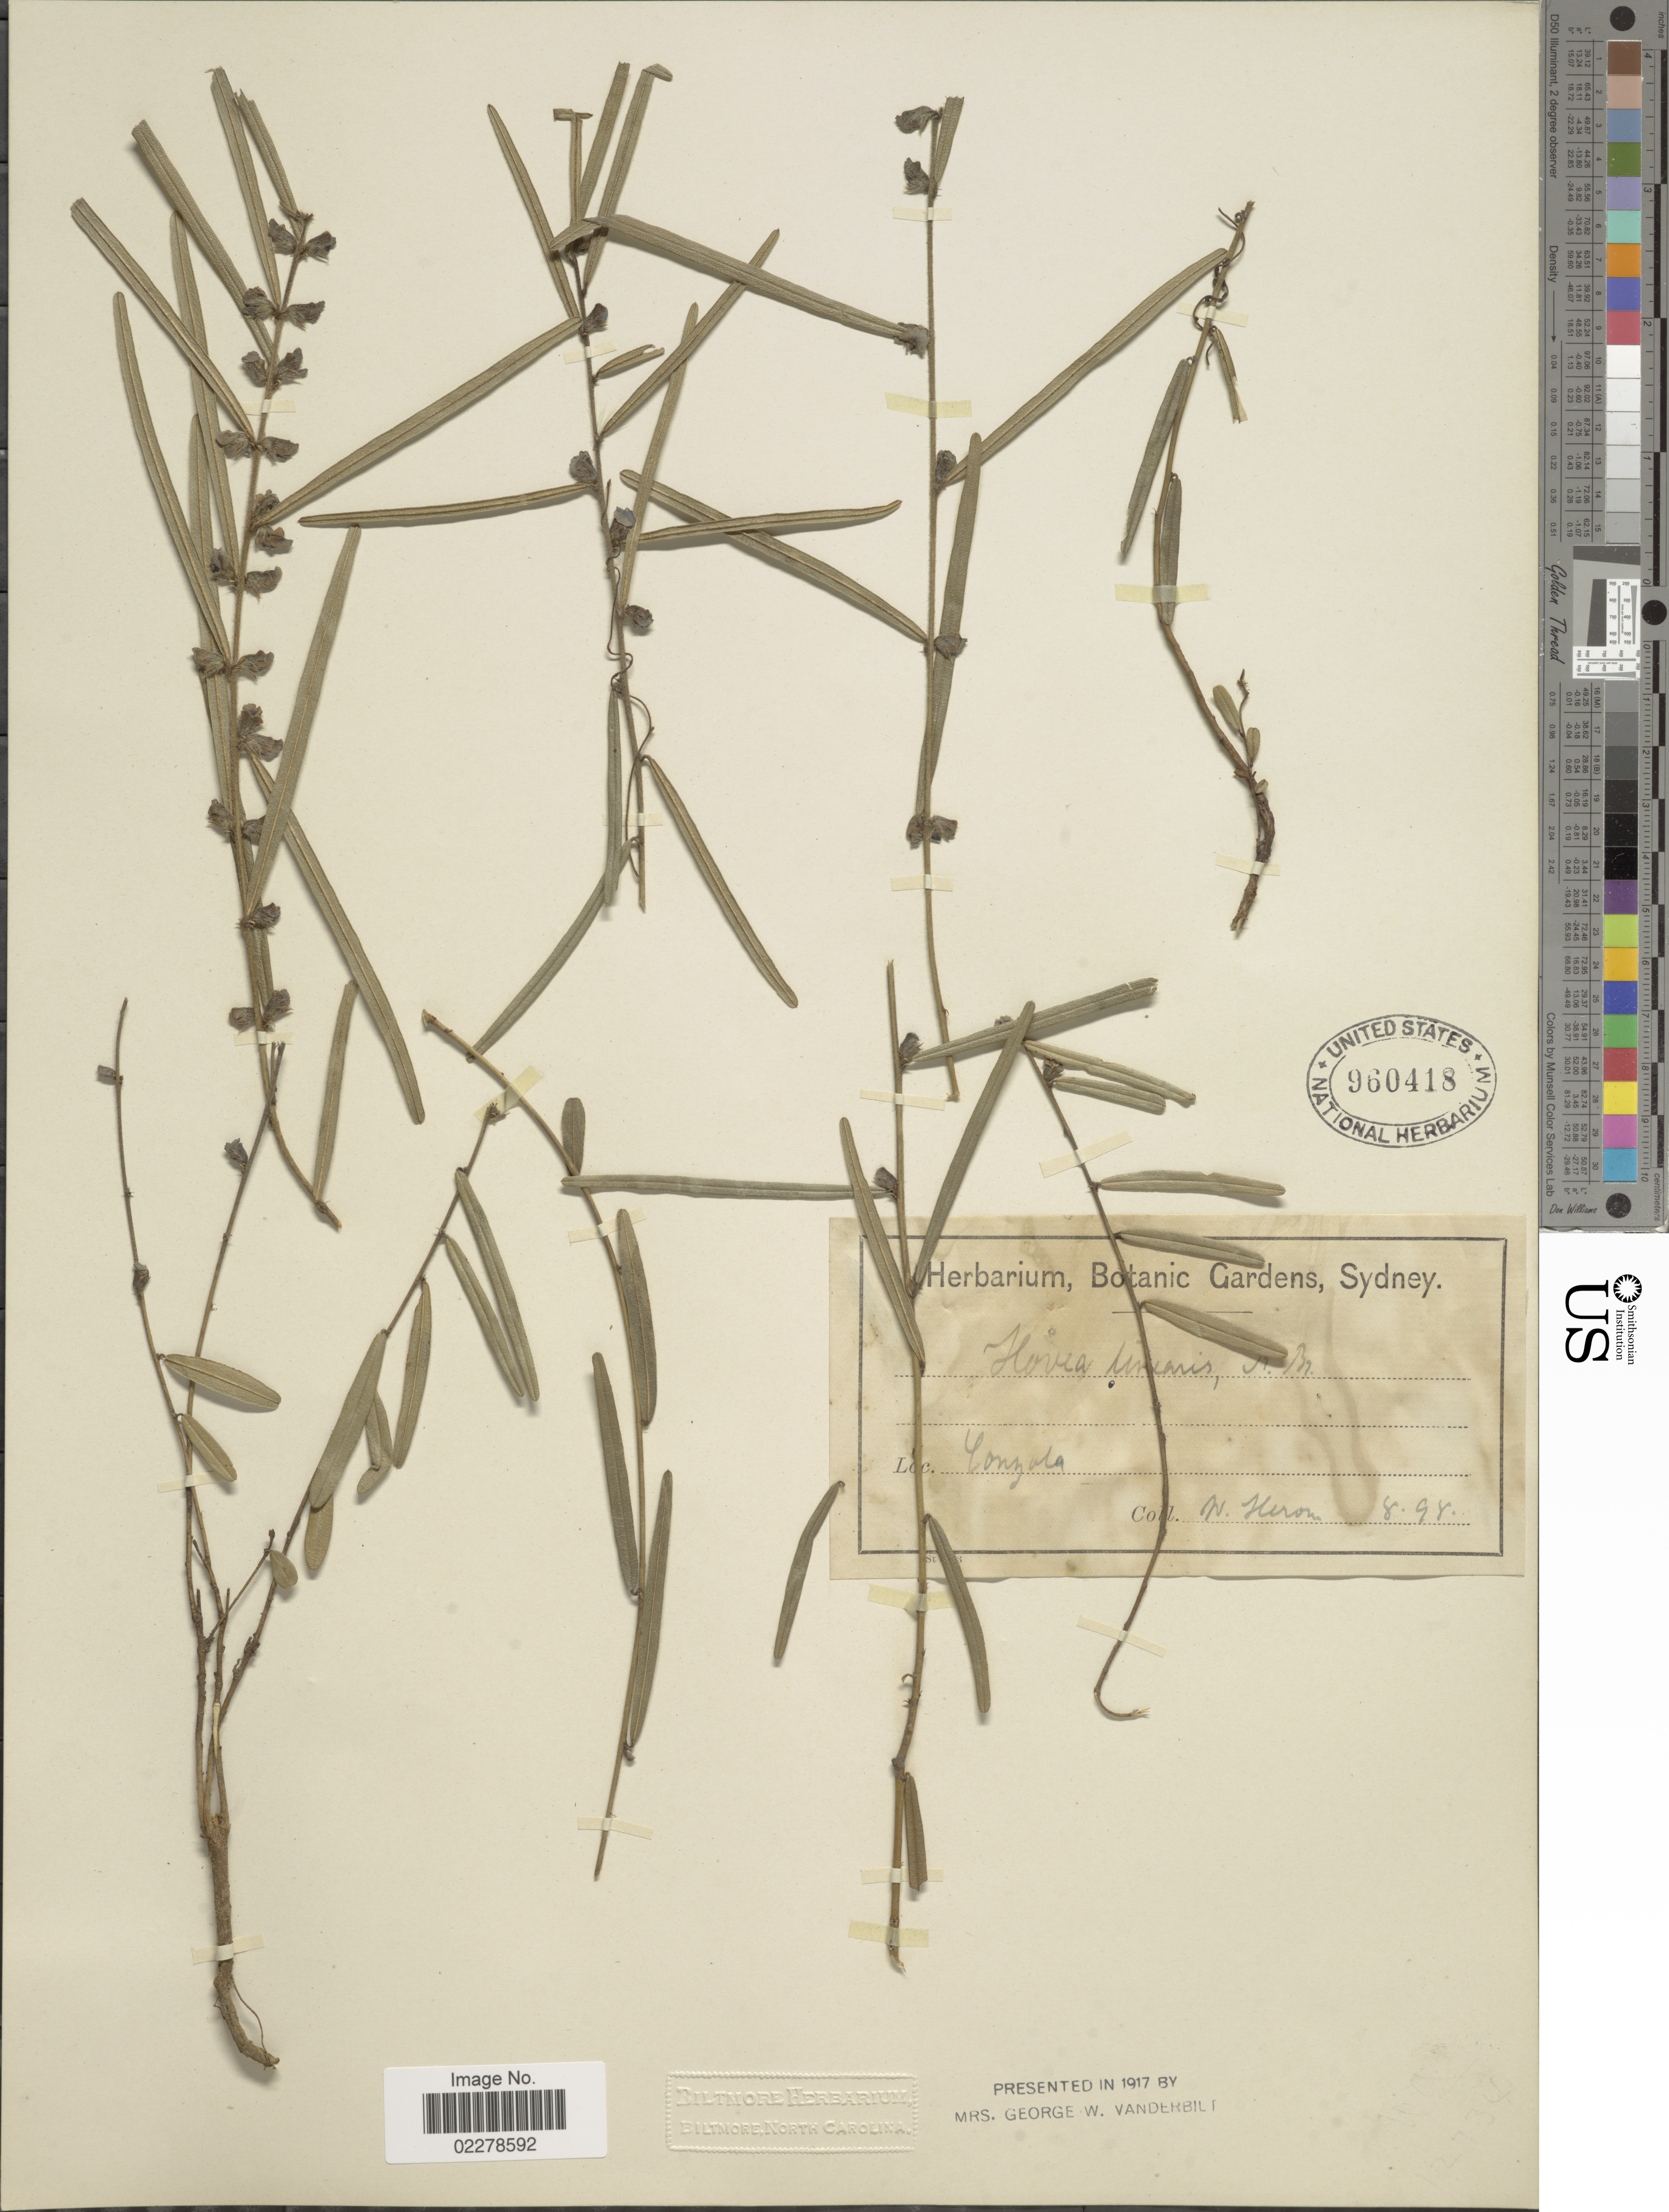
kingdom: Plantae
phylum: Tracheophyta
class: Magnoliopsida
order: Fabales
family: Fabaceae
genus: Hovea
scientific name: Hovea linearis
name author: R. Br.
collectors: W. Heron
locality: Conzola [interpreted]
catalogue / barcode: US 960418